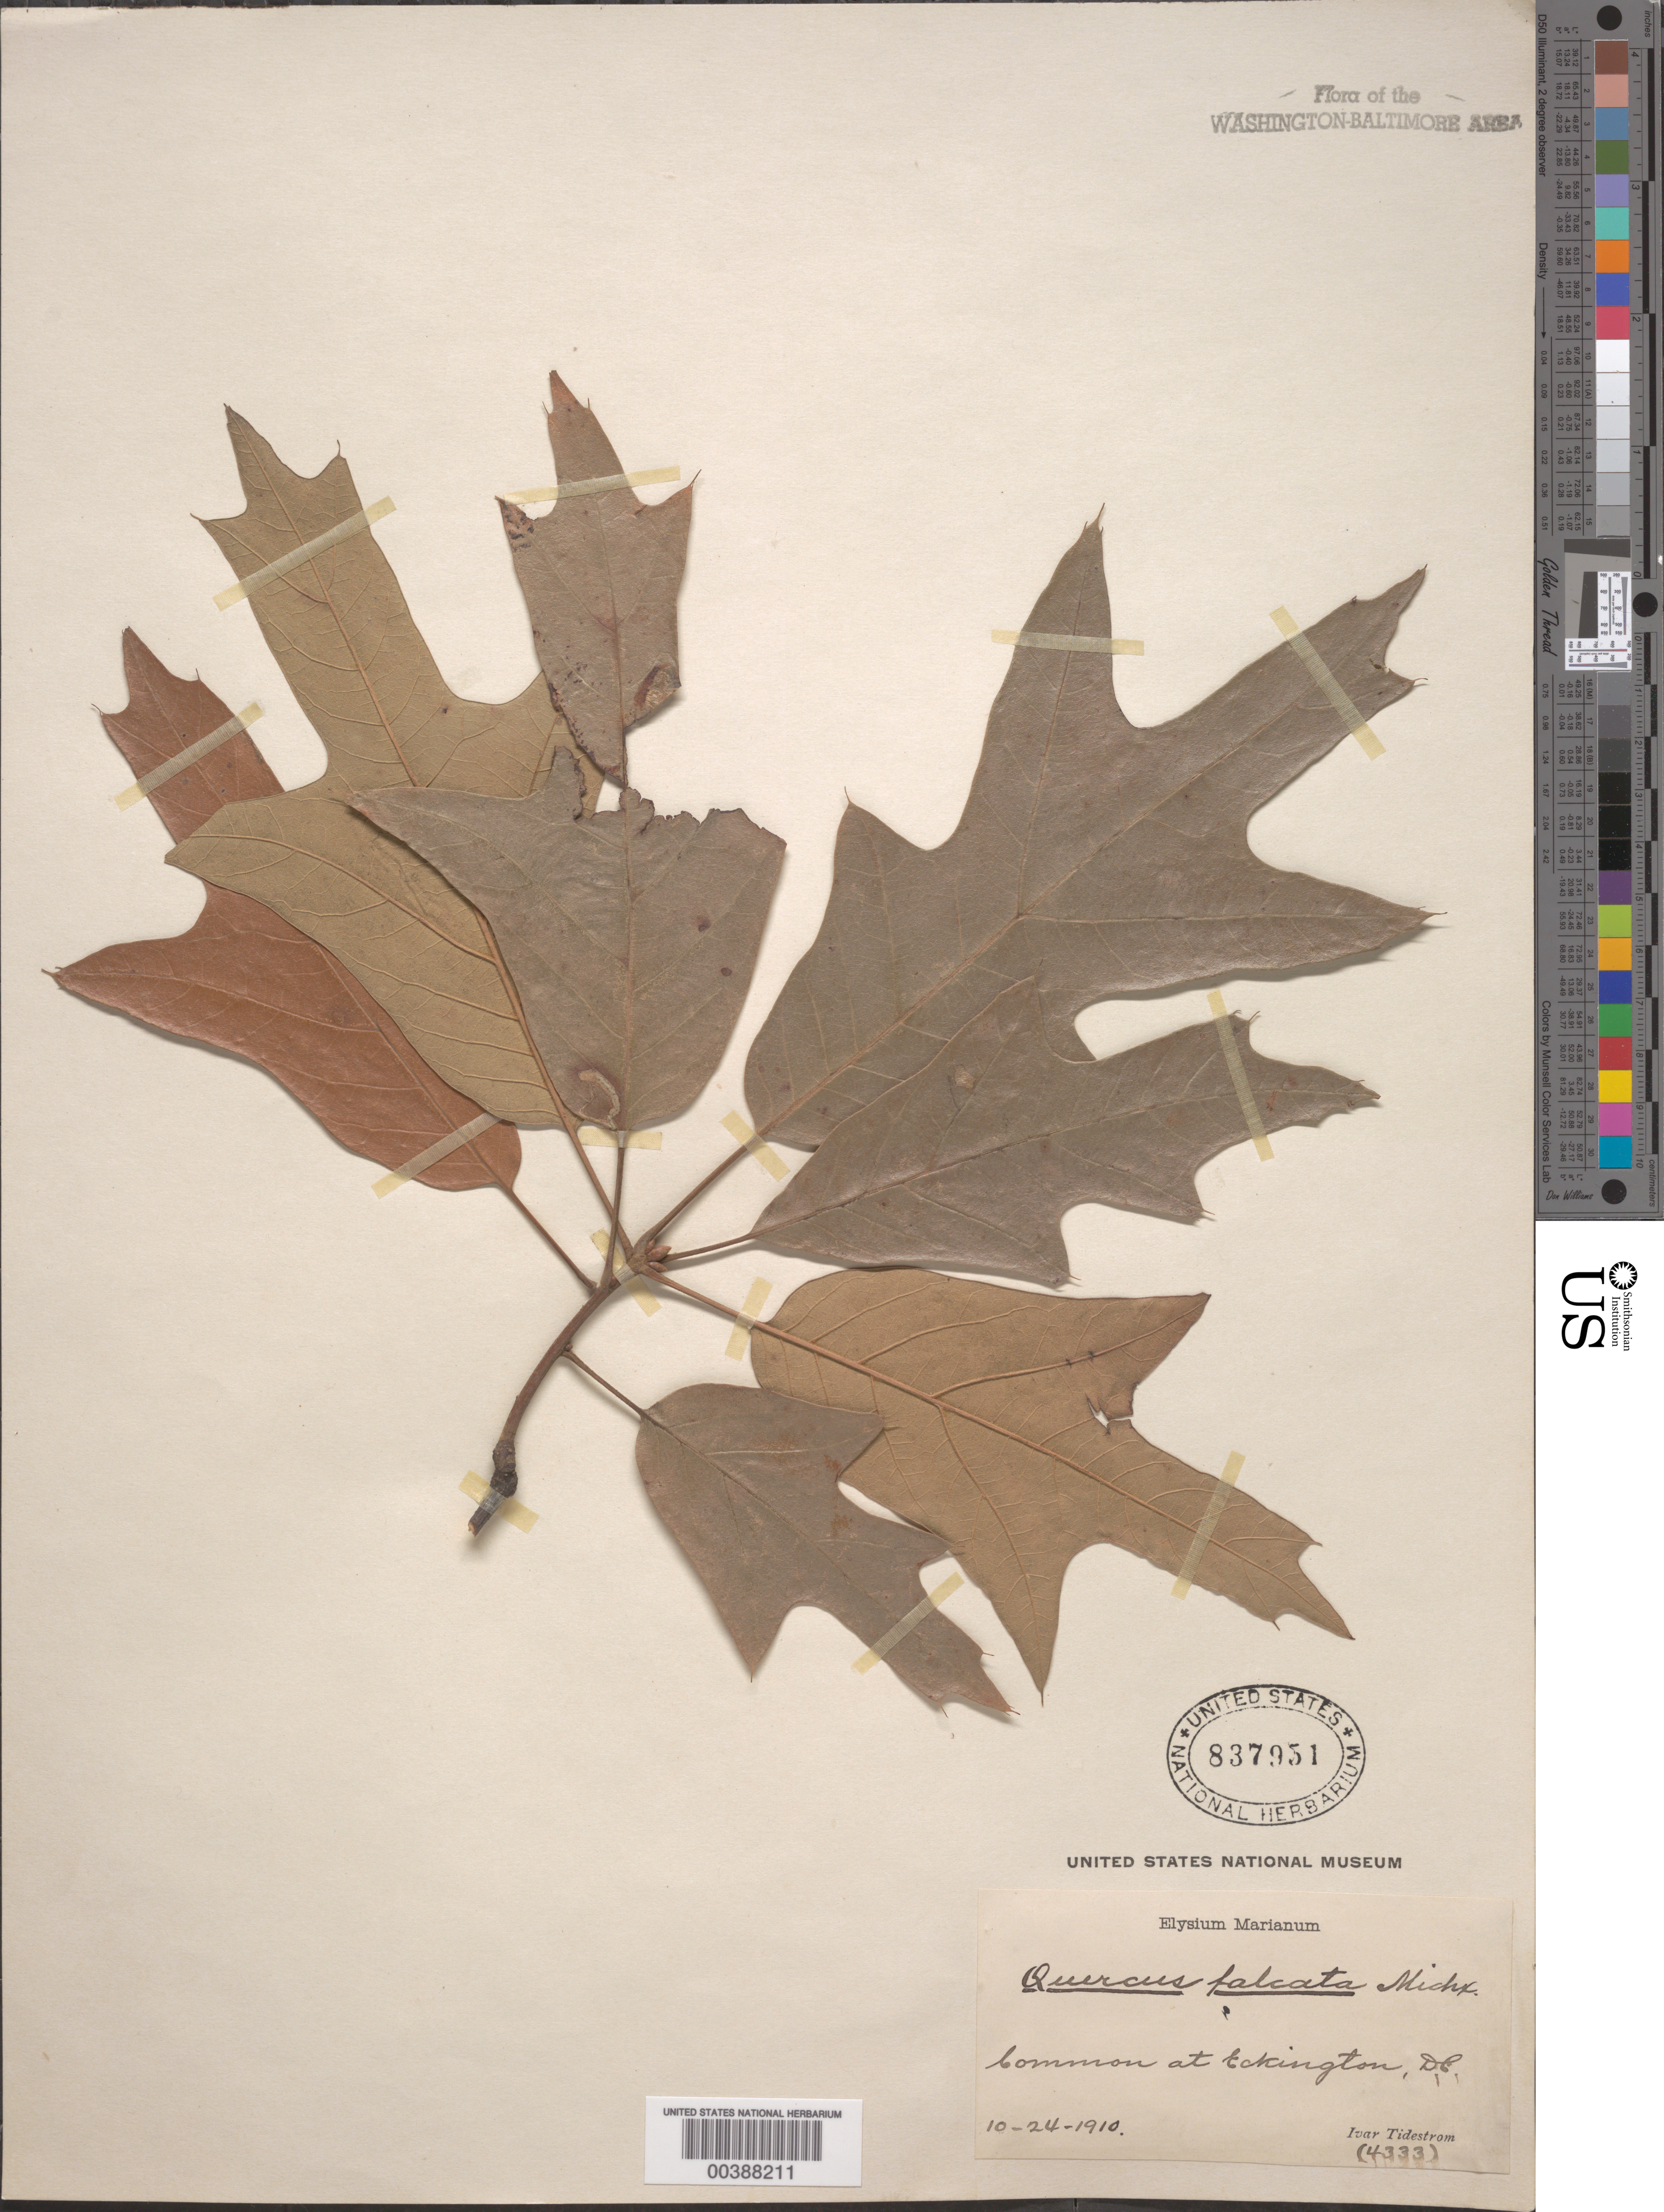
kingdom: Plantae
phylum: Tracheophyta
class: Magnoliopsida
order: Fagales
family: Fagaceae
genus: Quercus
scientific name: Quercus falcata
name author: Michx.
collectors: I. F. Tidestrom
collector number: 4333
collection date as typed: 24 Oct 1910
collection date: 1910-10-24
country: United States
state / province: District of Columbia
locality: Eckington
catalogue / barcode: US 837951